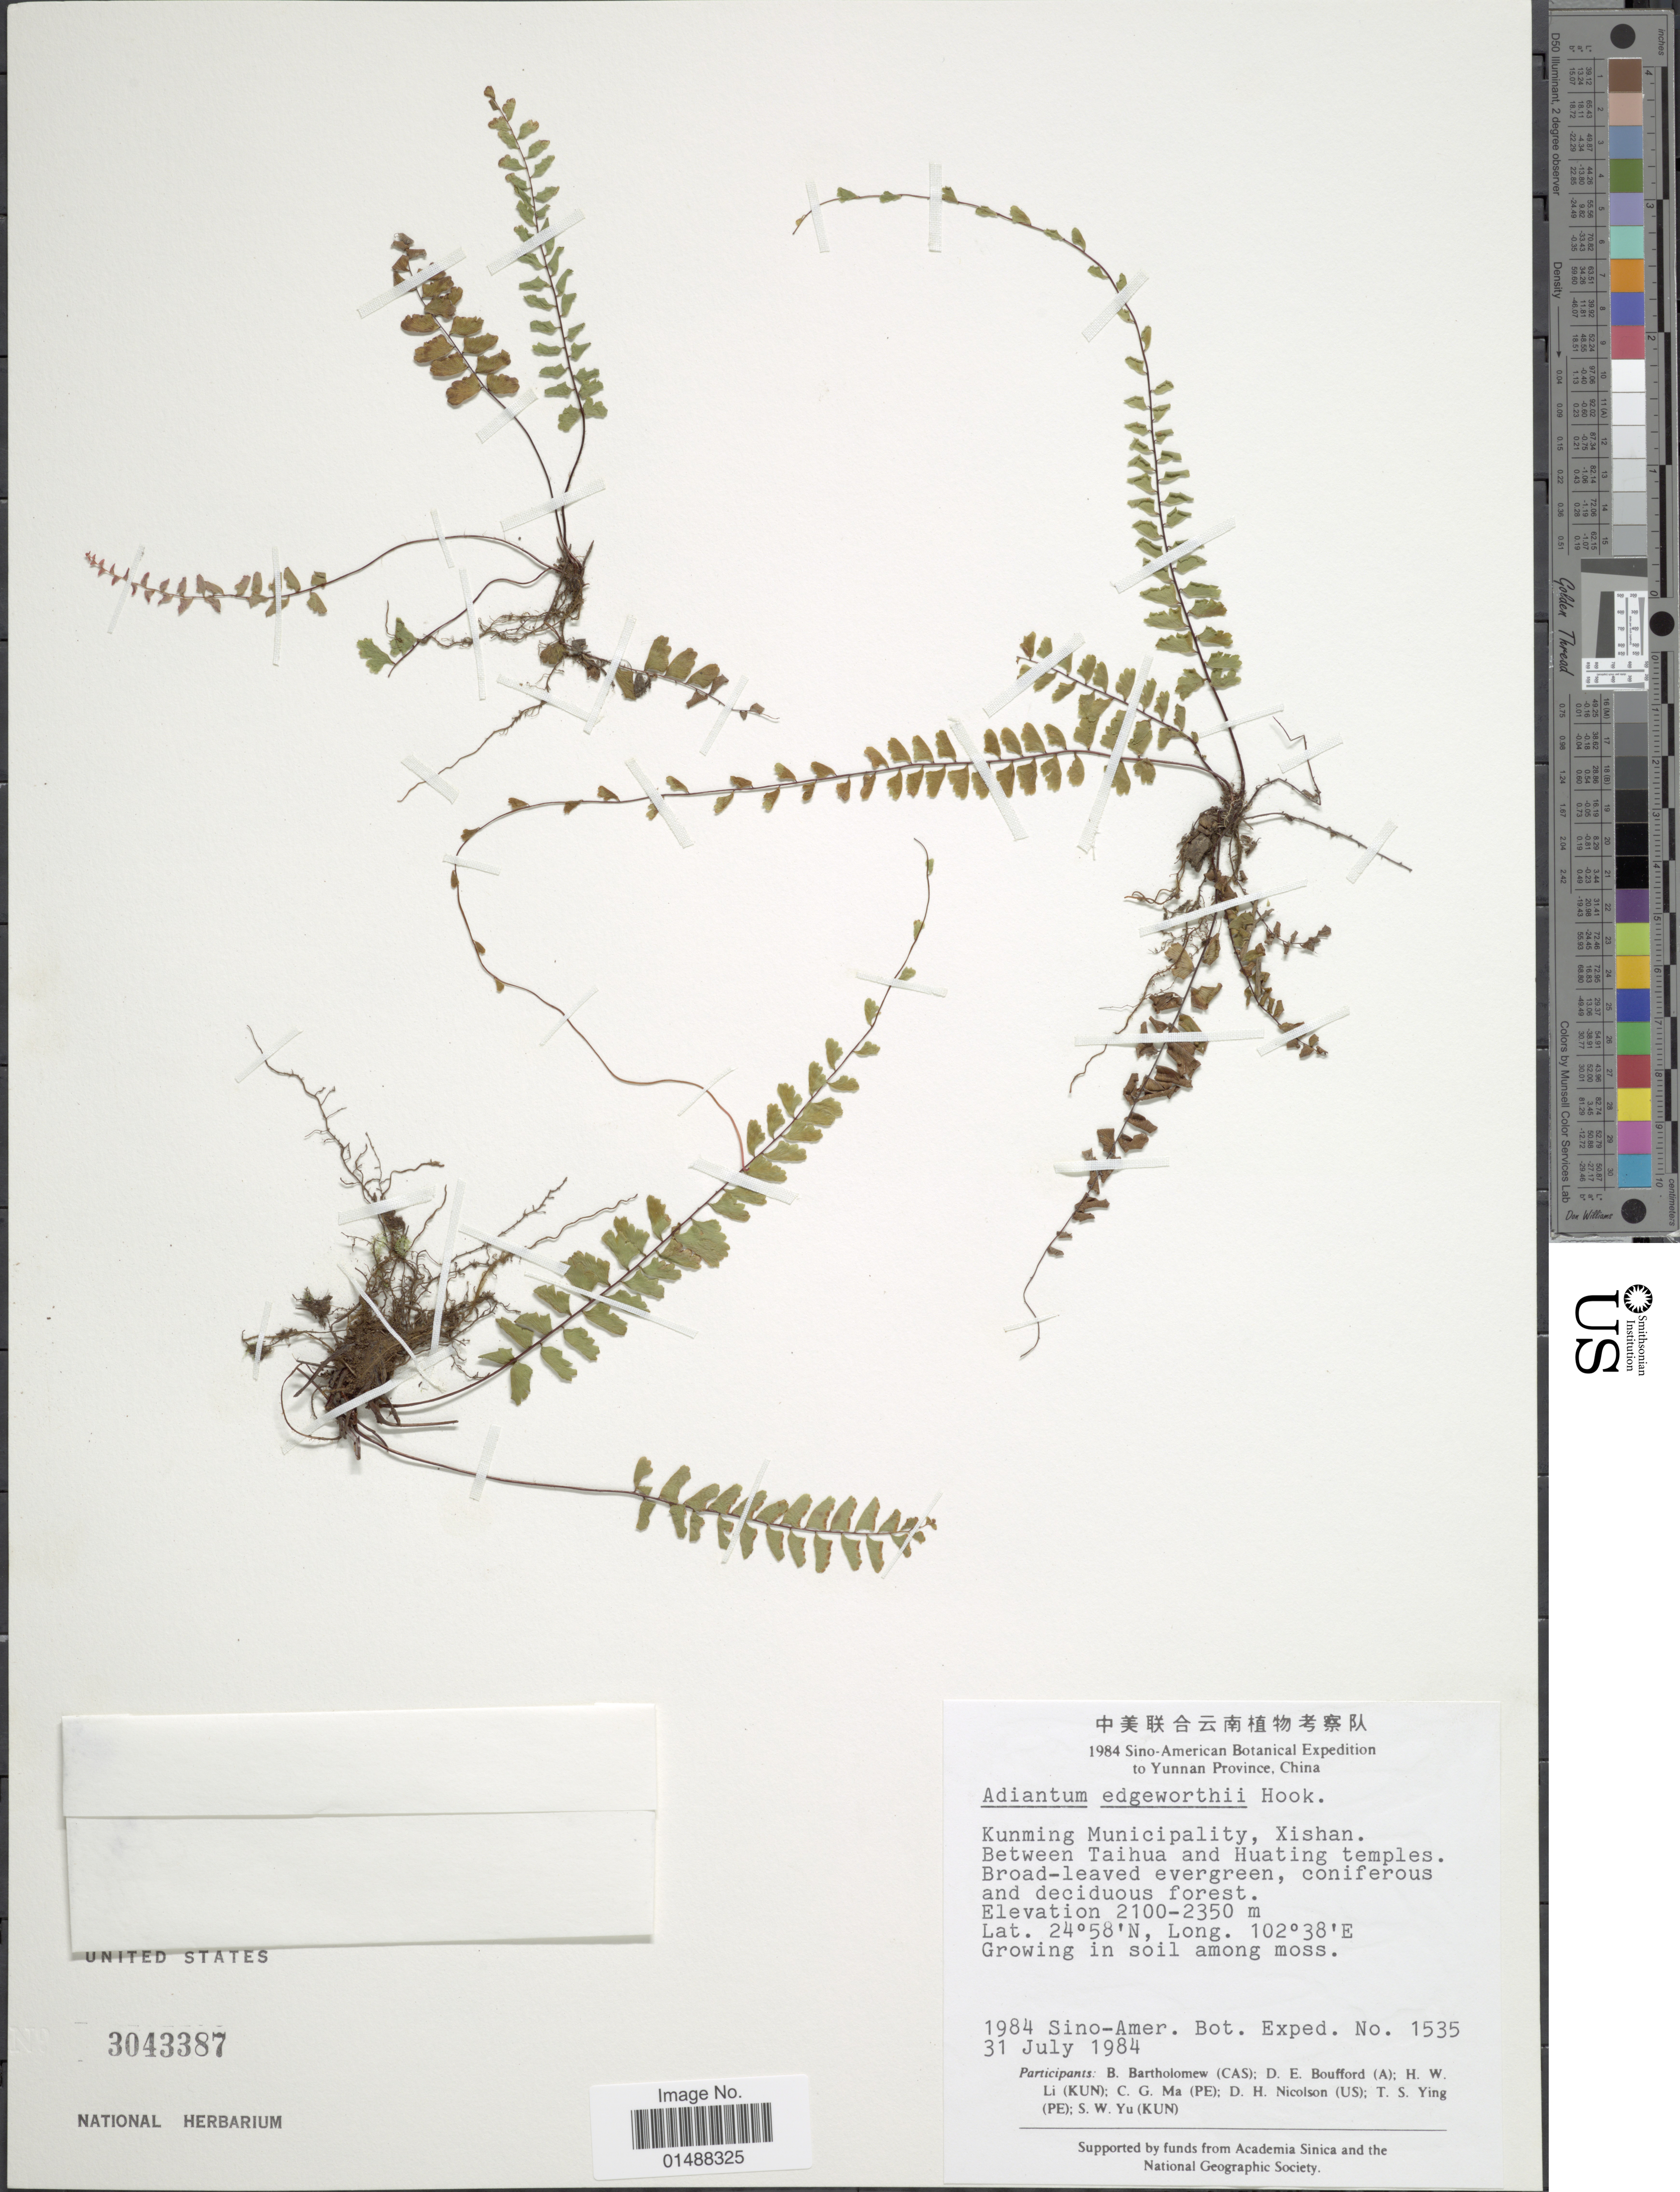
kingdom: Plantae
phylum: Tracheophyta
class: Polypodiopsida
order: Polypodiales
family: Pteridaceae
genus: Adiantum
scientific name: Adiantum edgeworthii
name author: Hook.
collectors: Sino-Amer. Bot. Exped. 1984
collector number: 1535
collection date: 1984-07-31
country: China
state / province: Yunnan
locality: China, Kunming Municipality, Xishan, between Taihua and Huating temples.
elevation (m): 2100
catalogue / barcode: US 3043387